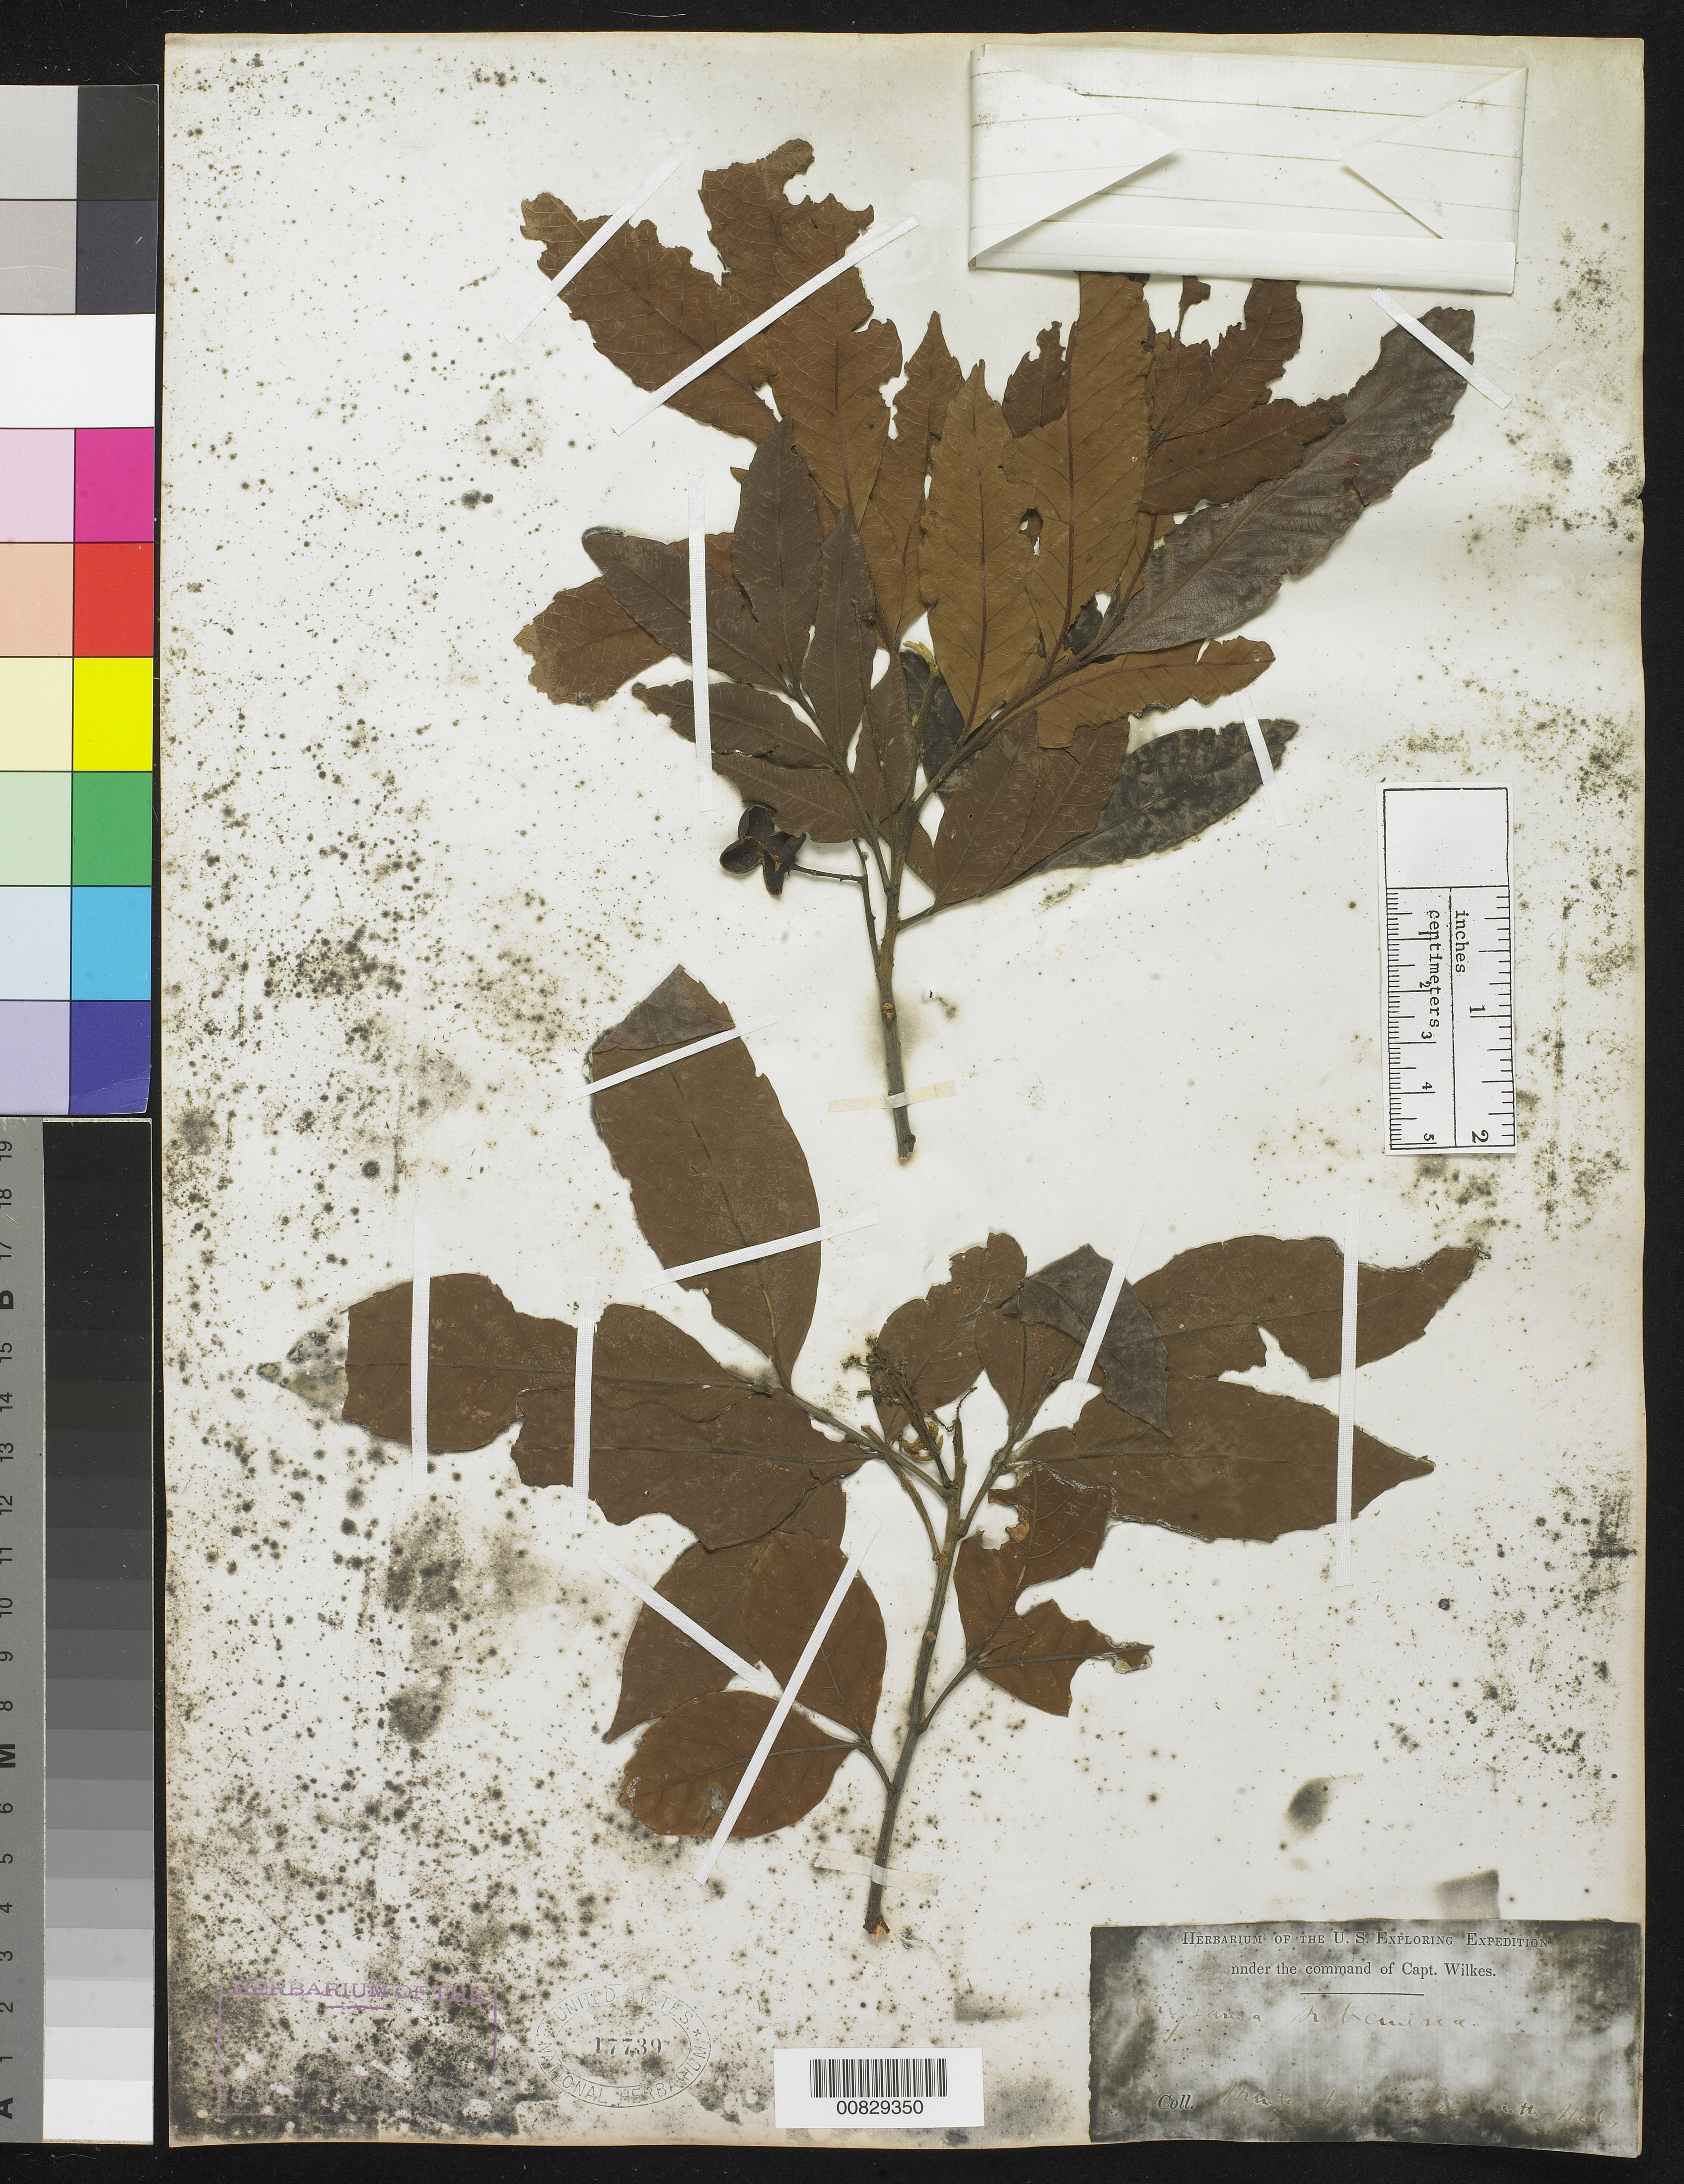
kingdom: Plantae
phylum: Tracheophyta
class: Magnoliopsida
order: Sapindales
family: Sapindaceae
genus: Alectryon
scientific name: Alectryon subcinereus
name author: (A. Gray) Radlk.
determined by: Acevedo-Rodríguez, P., (BOT), Smithsonian Institution - National Museum of Natural History (UNITED STATES)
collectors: Wilkes Explor. Exped.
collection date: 1838/1842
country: Australia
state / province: New South Wales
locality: Hunter's River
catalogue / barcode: US 17739